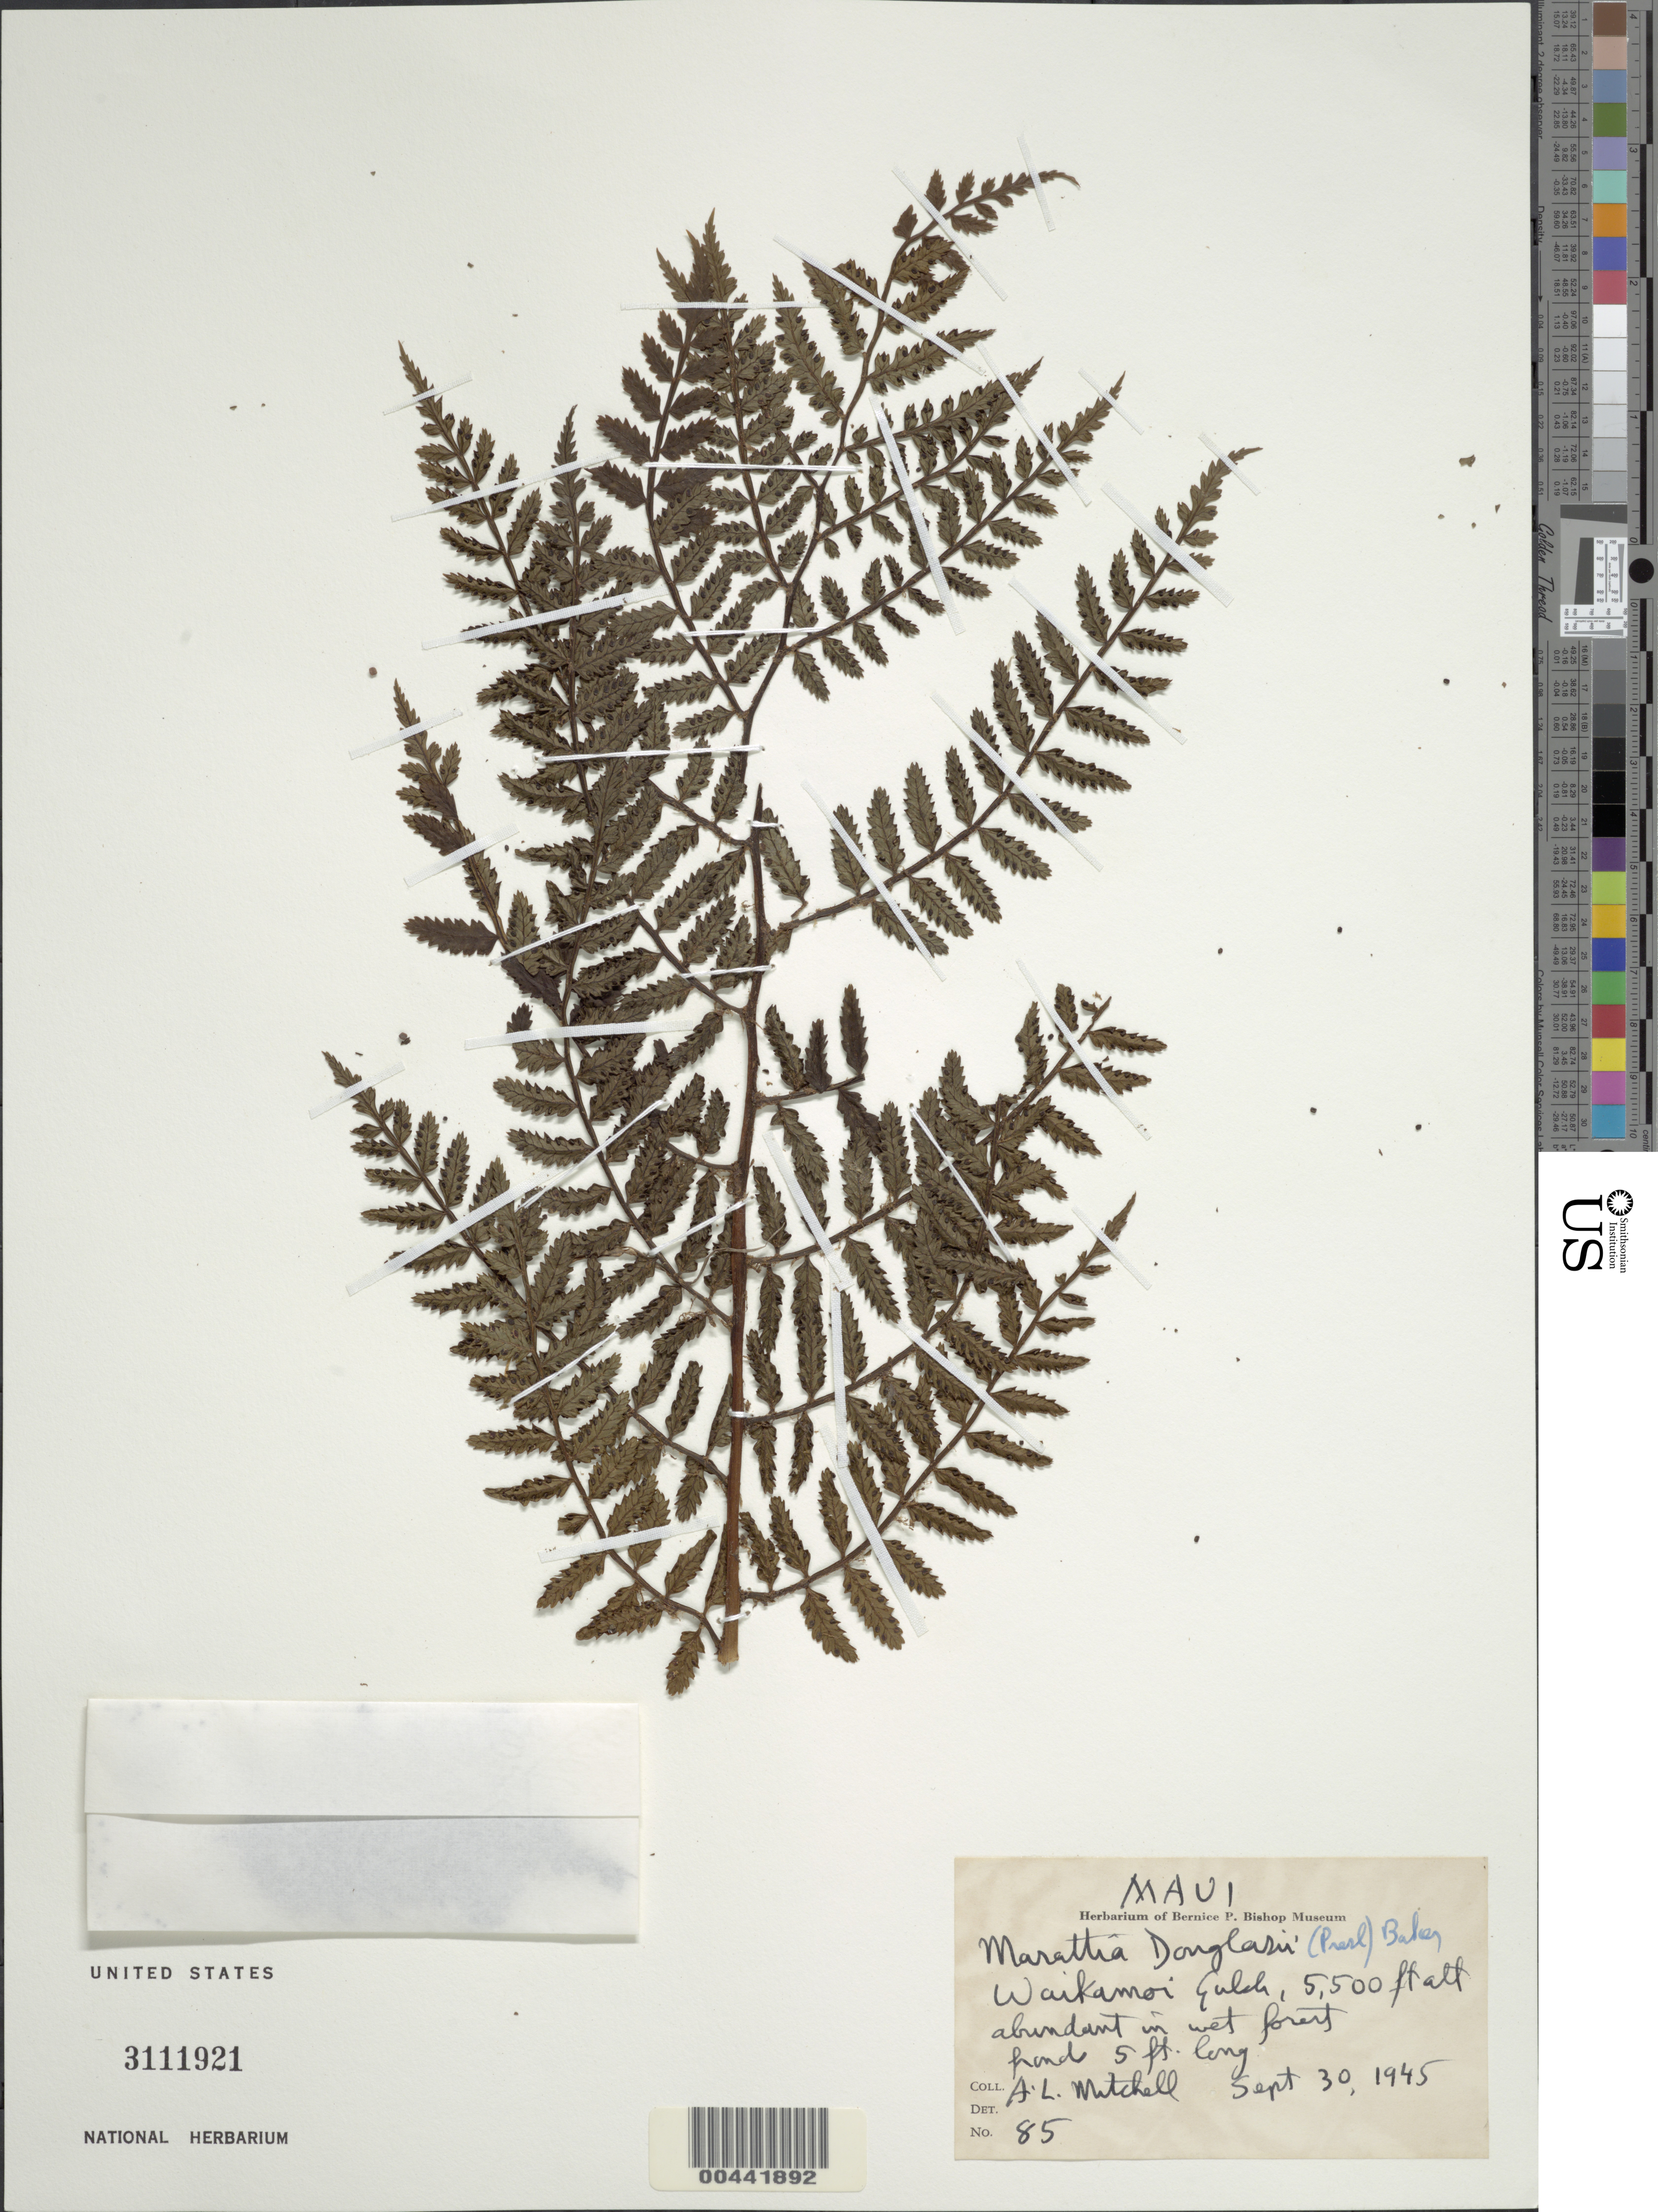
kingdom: Plantae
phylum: Tracheophyta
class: Polypodiopsida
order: Marattiales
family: Marattiaceae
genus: Marattia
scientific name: Marattia douglasii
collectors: A. Mitchell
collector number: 85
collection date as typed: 30 Sep 1945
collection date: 1945-09-30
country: United States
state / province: Hawaii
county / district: Maui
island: Maui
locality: Waikamoi Gulch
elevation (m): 1676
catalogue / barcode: US 3111921